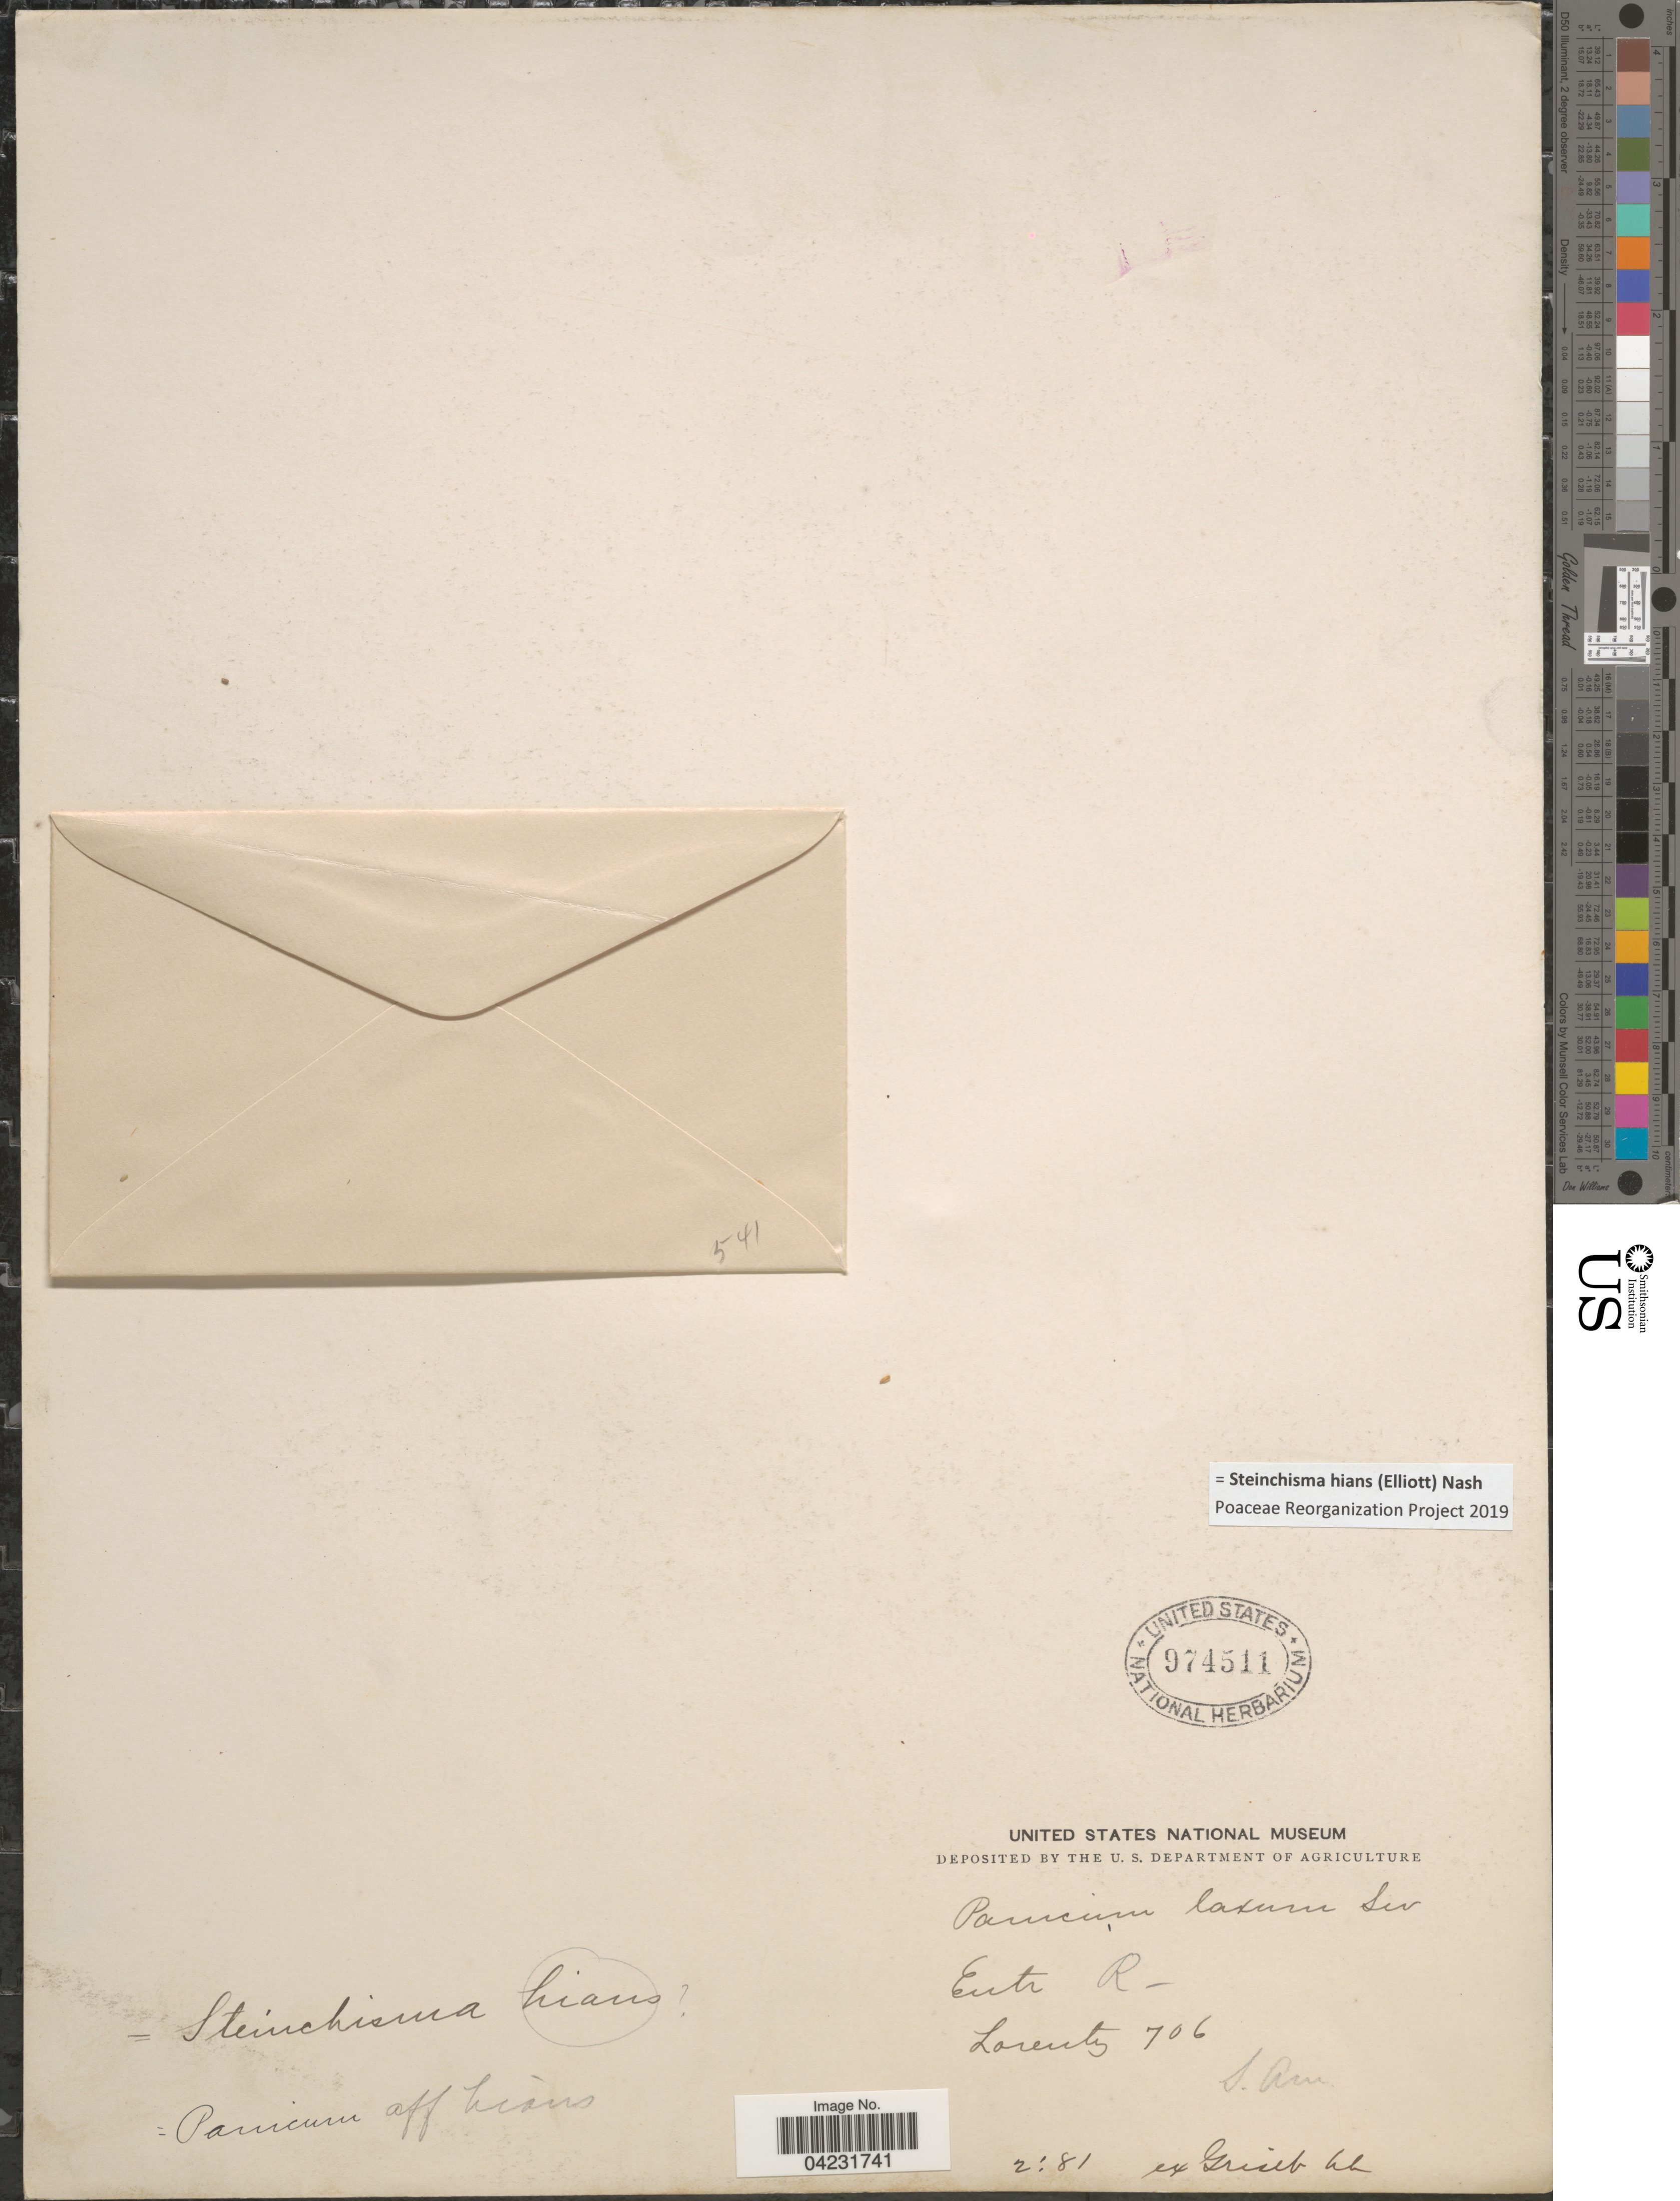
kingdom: Plantae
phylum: Tracheophyta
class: Liliopsida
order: Poales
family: Poaceae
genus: Steinchisma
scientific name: Steinchisma hians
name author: (Elliott) Nash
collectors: -. Lorentz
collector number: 706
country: Argentina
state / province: Entre Rios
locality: Entre R.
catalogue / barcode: US 974511